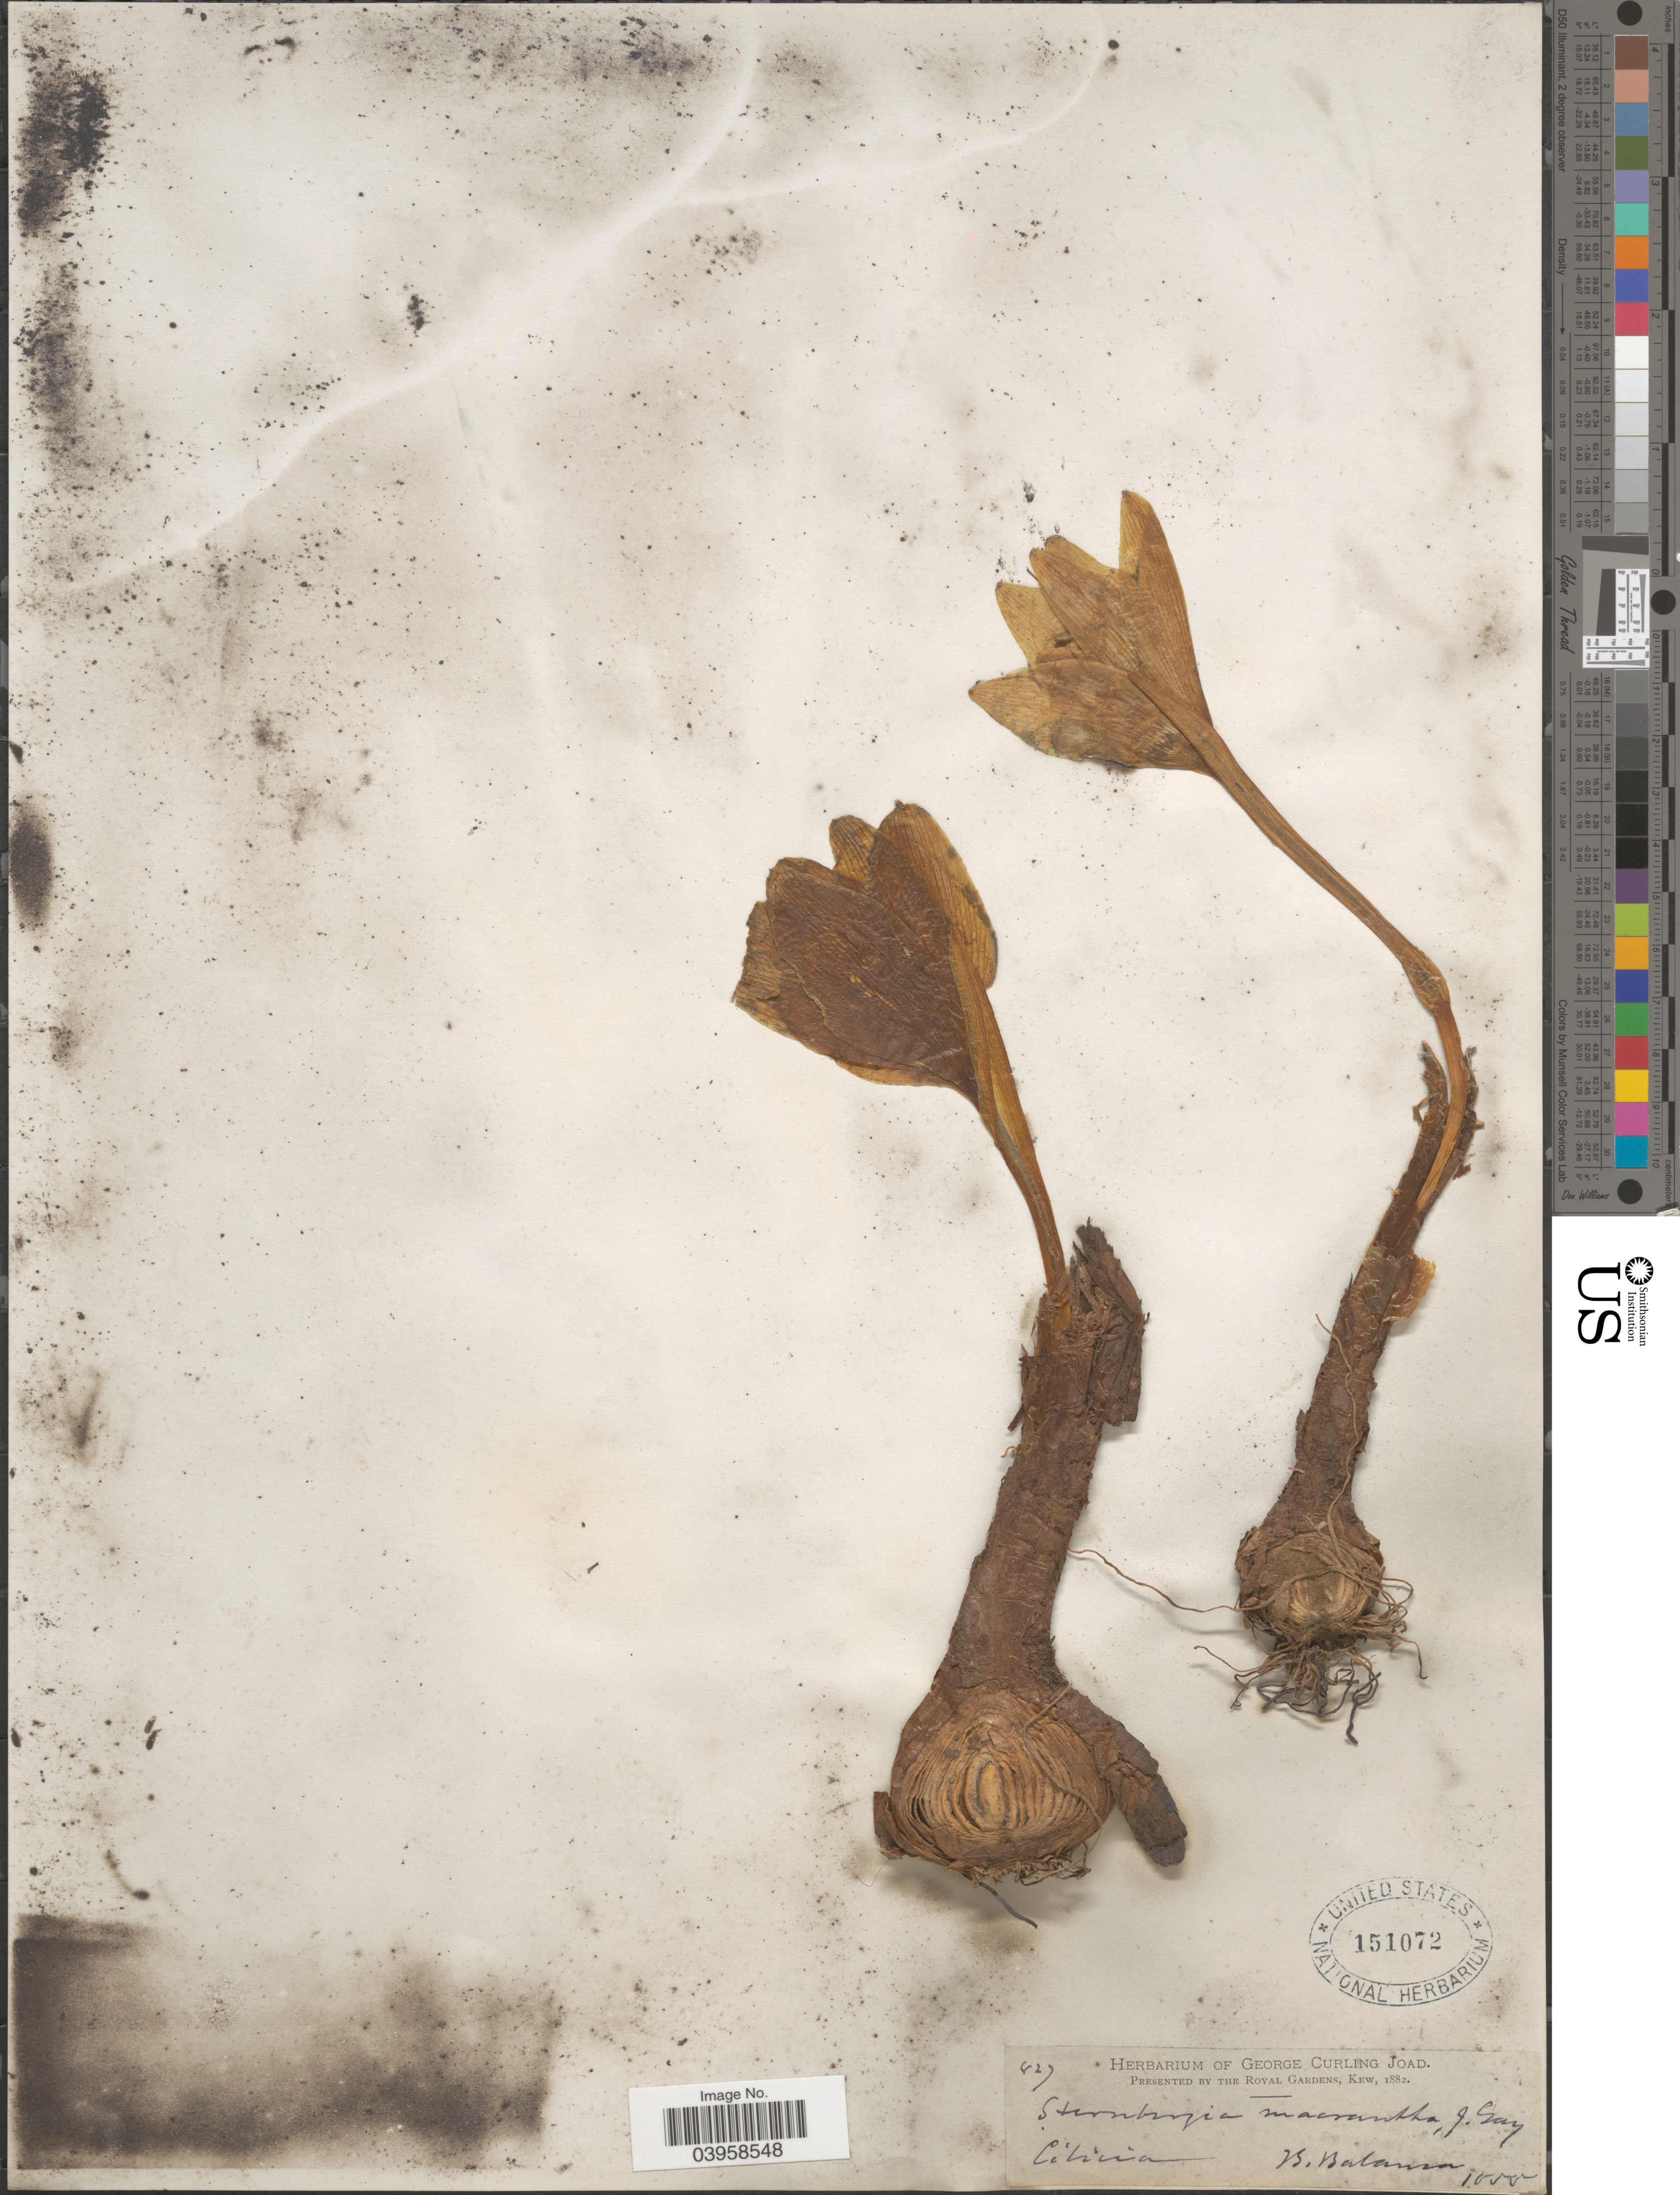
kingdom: Plantae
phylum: Tracheophyta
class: Liliopsida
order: Asparagales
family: Amaryllidaceae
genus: Sternbergia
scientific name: Sternbergia macrantha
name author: (J. Gay) J. Gay ex Baker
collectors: B. Balansa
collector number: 827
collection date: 1855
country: Turkey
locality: Cilicia.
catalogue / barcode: US 151072